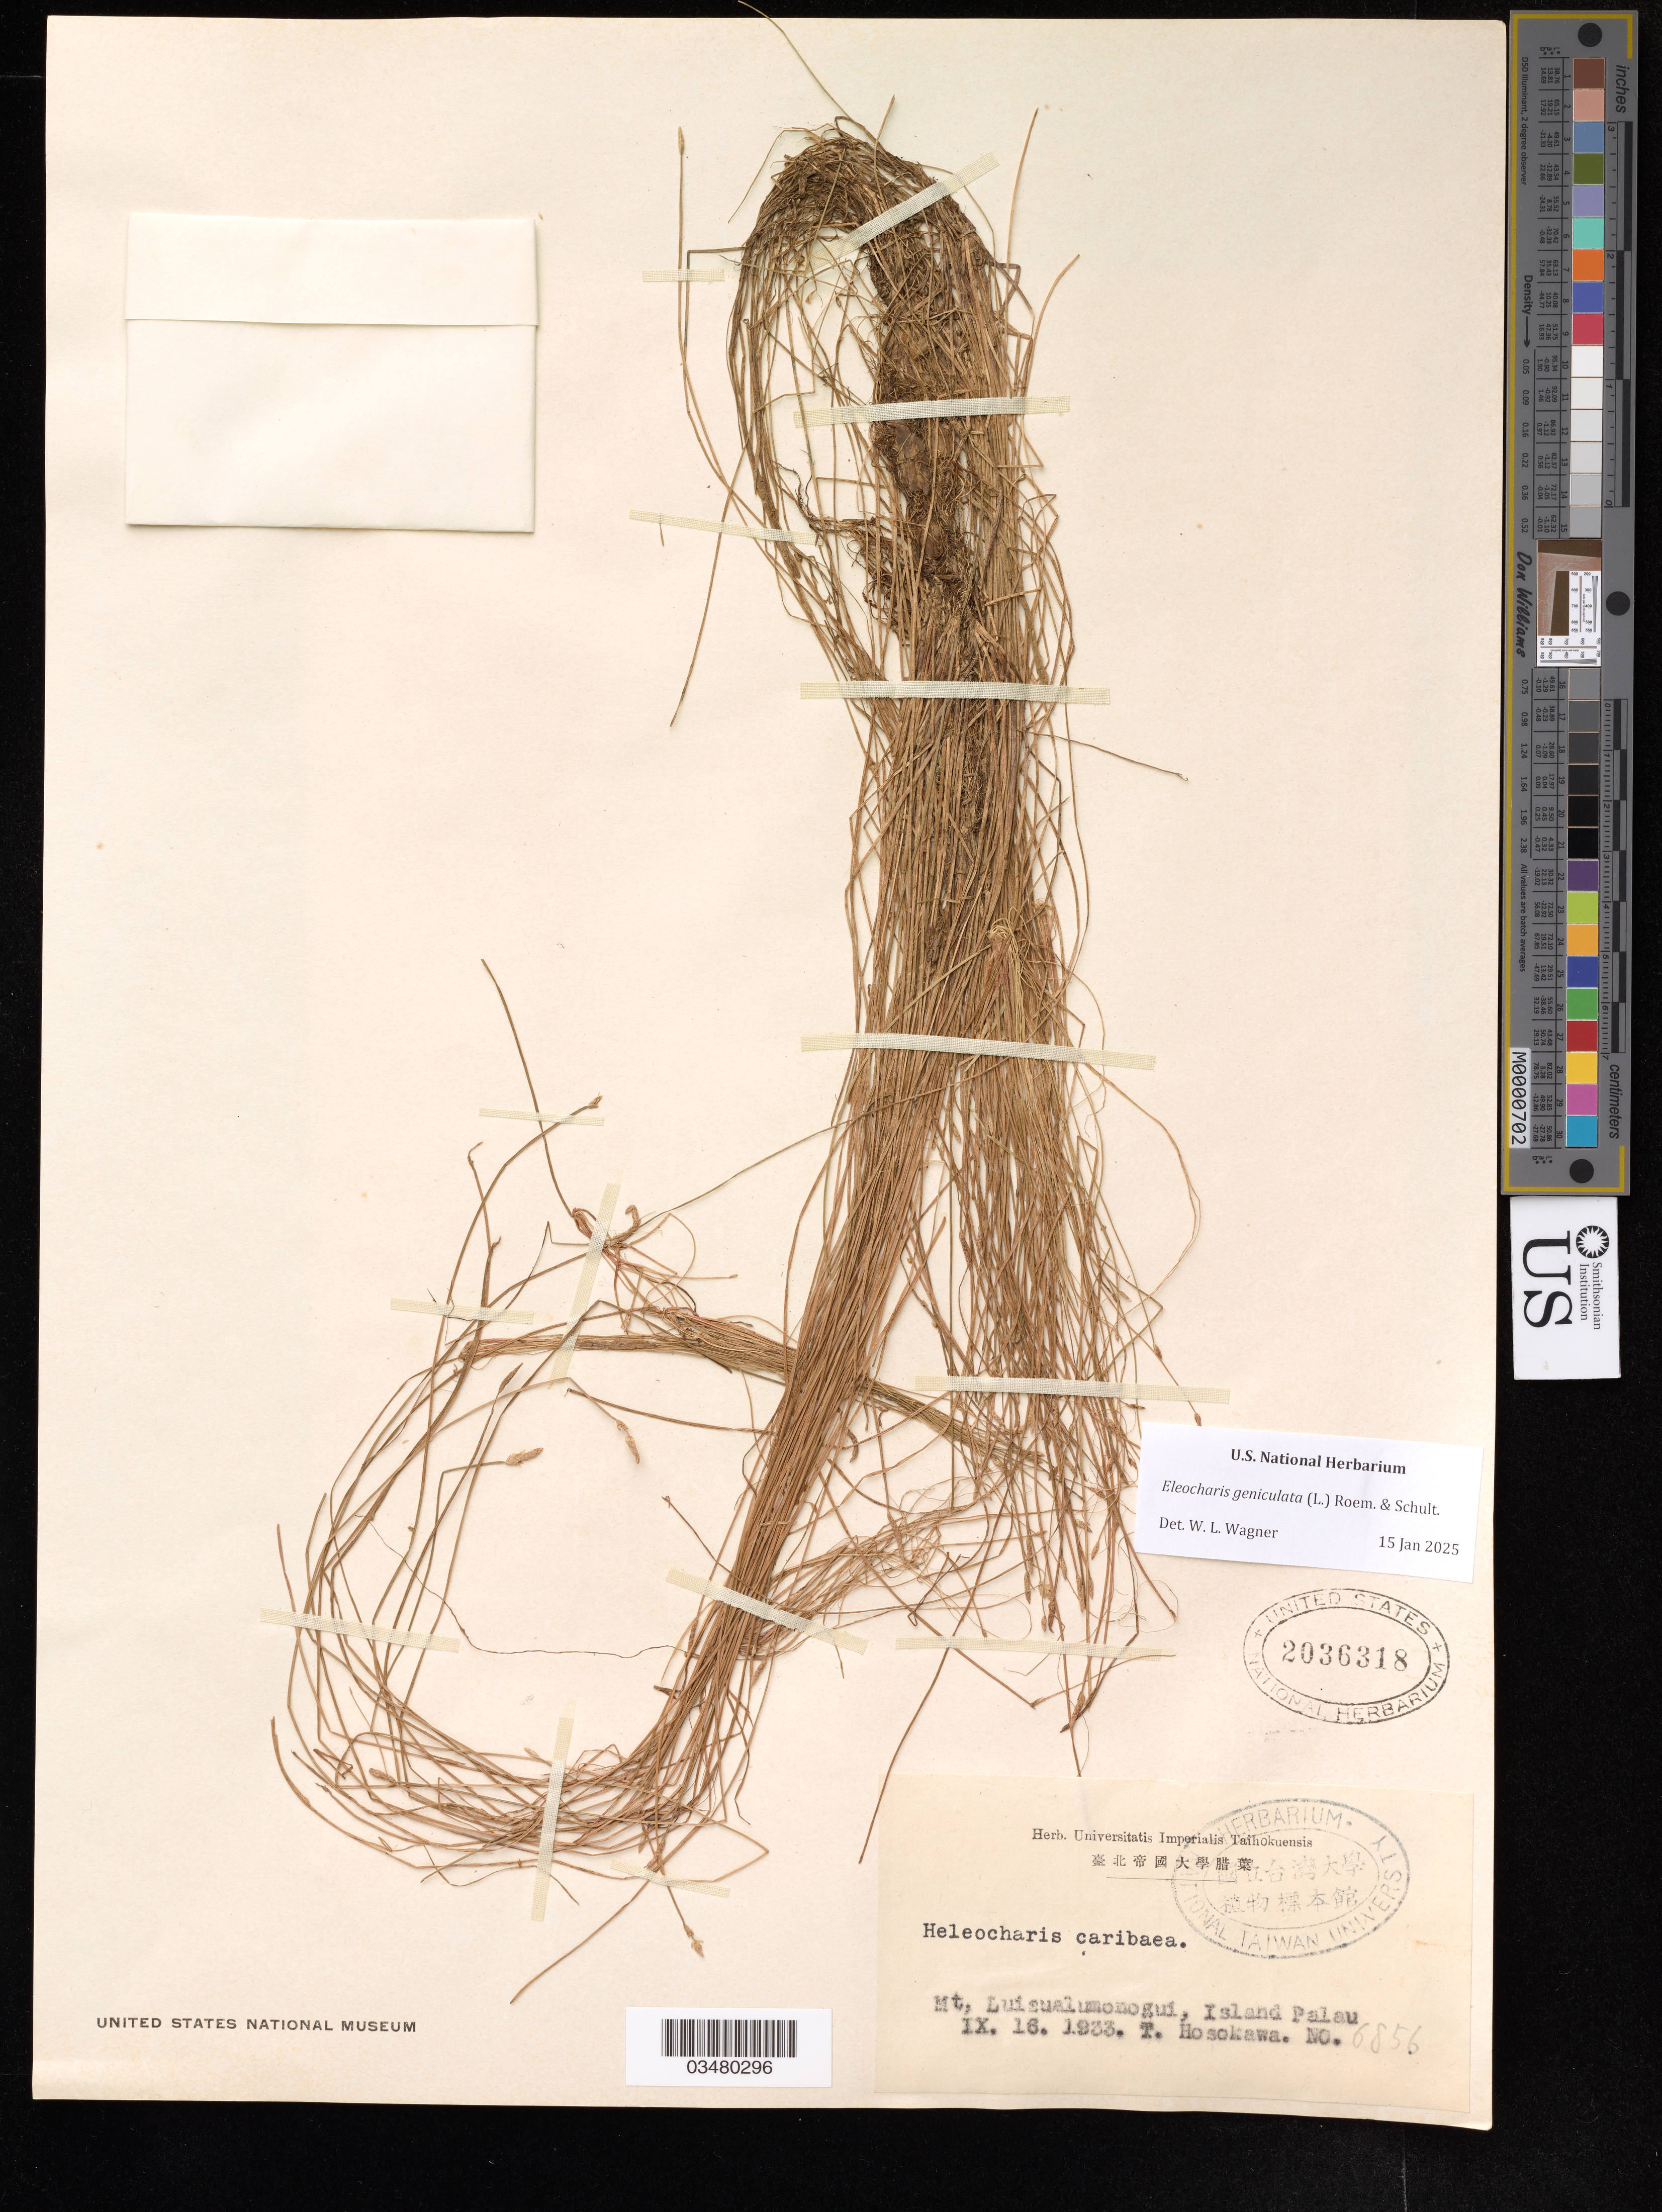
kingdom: Plantae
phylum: Tracheophyta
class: Liliopsida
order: Poales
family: Cyperaceae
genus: Eleocharis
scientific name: Eleocharis geniculata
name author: (L.) Roem. & Schult.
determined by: Wagner, W. L., (BOT), Smithsonian Institution - National Museum of Natural History (UNITED STATES)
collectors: T. Hosokawa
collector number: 6856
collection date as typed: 16 Sep 1933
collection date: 1933-09-16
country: Palau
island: Babeldaob [Babelthuap]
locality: Mt. Luisualumonogui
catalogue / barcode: US 2036318